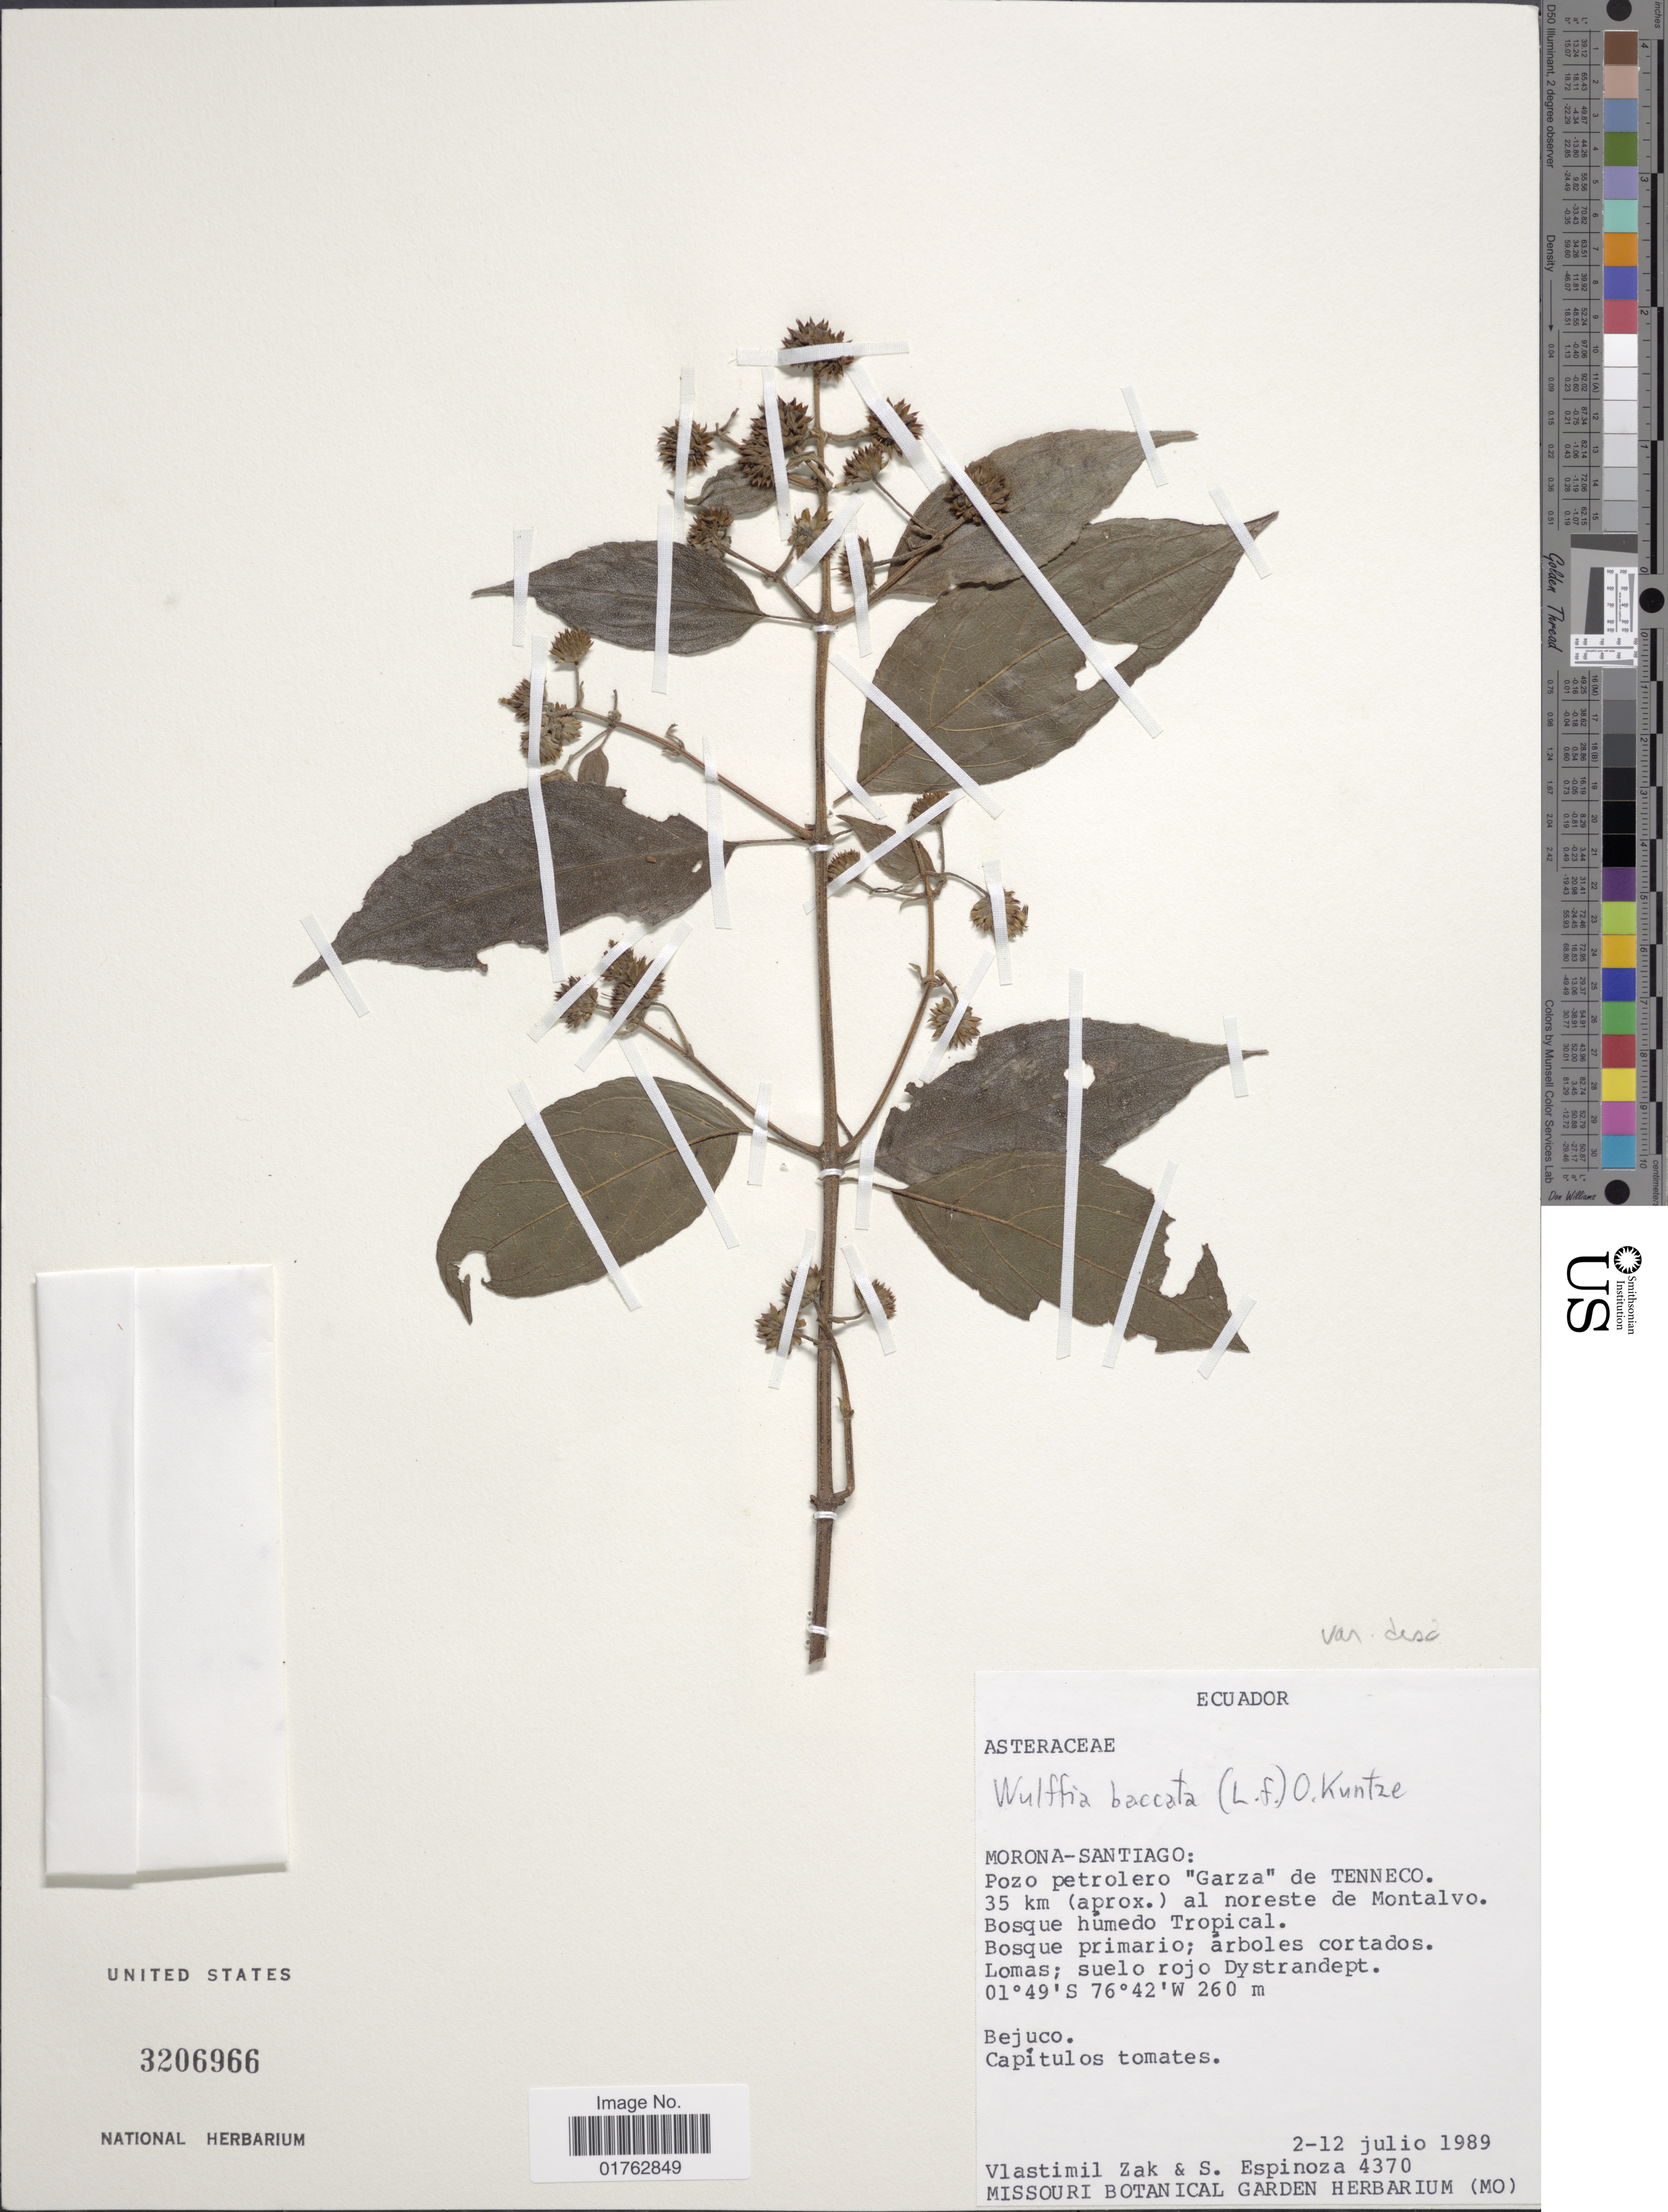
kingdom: Plantae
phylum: Tracheophyta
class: Magnoliopsida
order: Asterales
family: Asteraceae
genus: Wulffia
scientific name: Wulffia baccata var. discoidea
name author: S.F. Blake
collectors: V. Zak & S. Espinoza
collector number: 4370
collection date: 1989-07-02/1989-07-12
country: Ecuador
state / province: Morona-Santiago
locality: Pozo petrolero "Garza" de Tennco, 35 km (aprox) al noreste de Montalvo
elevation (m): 260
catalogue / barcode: US 3206966